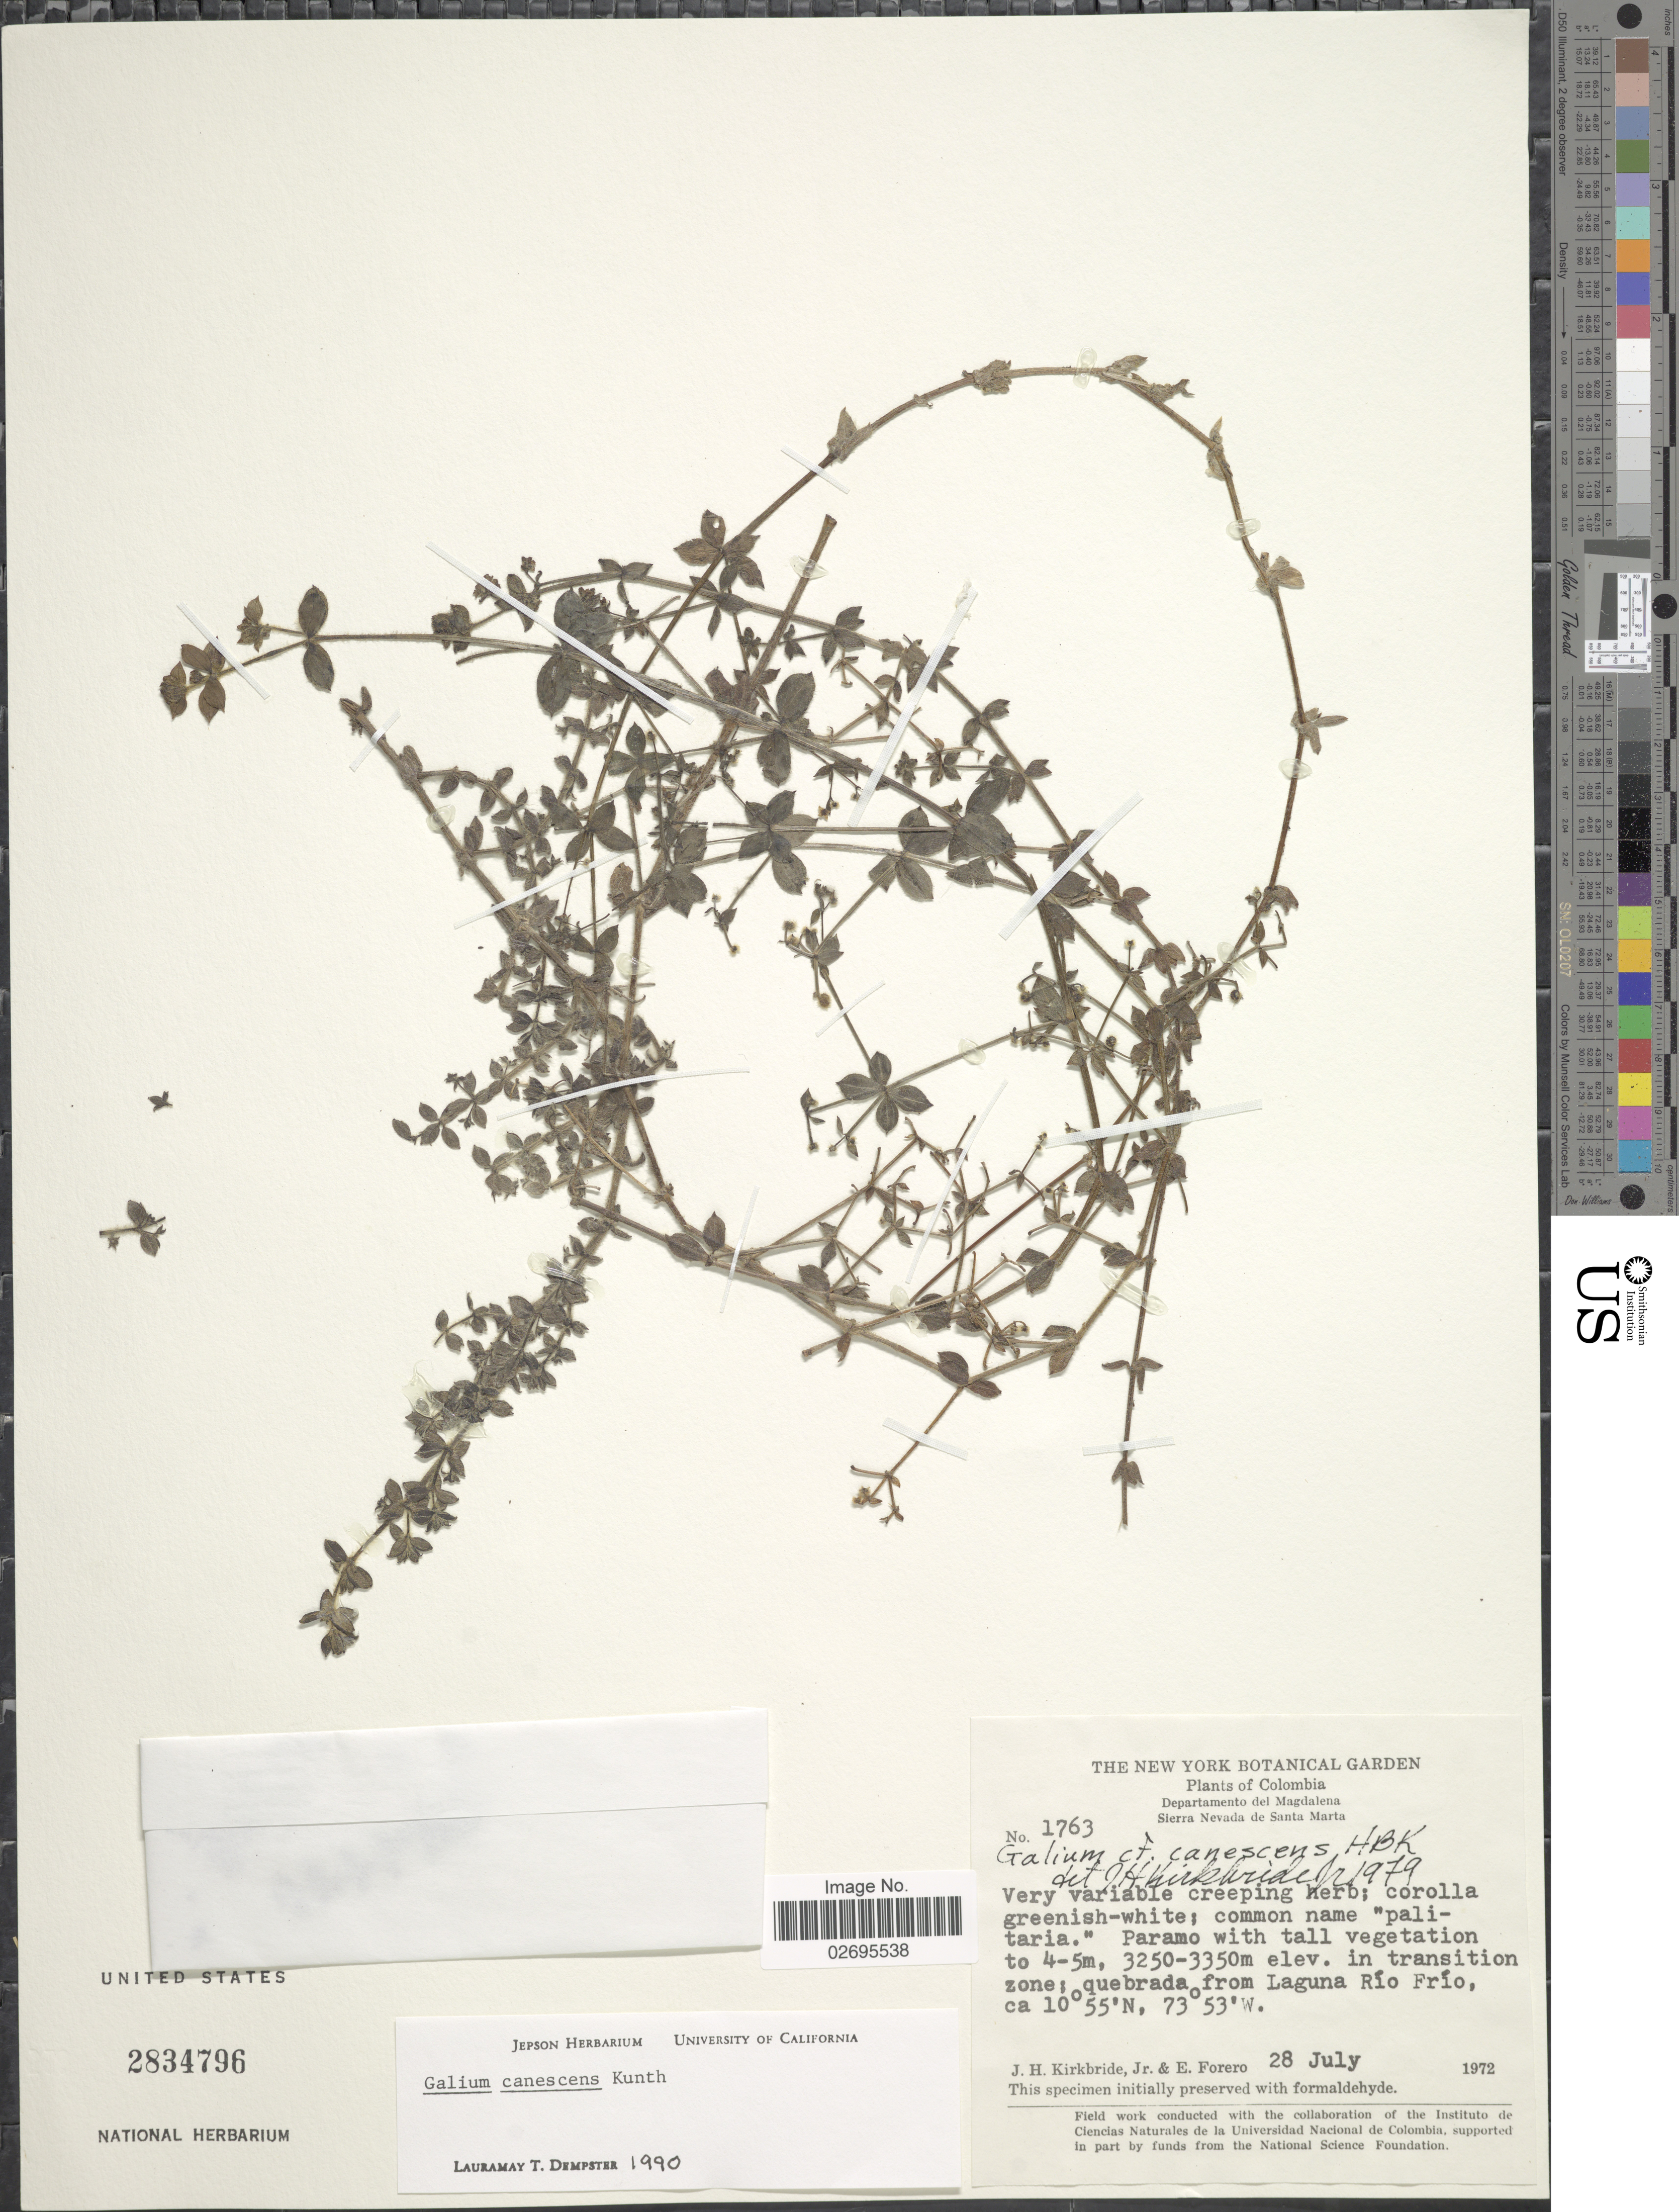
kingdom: Plantae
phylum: Tracheophyta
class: Magnoliopsida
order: Gentianales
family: Rubiaceae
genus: Galium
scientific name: Galium canescens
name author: Kunth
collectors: J. H. Kirkbride & E. Forero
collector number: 1763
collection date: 1972-07-28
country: Colombia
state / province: Magdalena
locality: Departamento del Magdalena, Sierra Nevada de Santa Marta; in transition zone; quebrada from Laguna Río Frío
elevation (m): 3250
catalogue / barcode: US 2834796